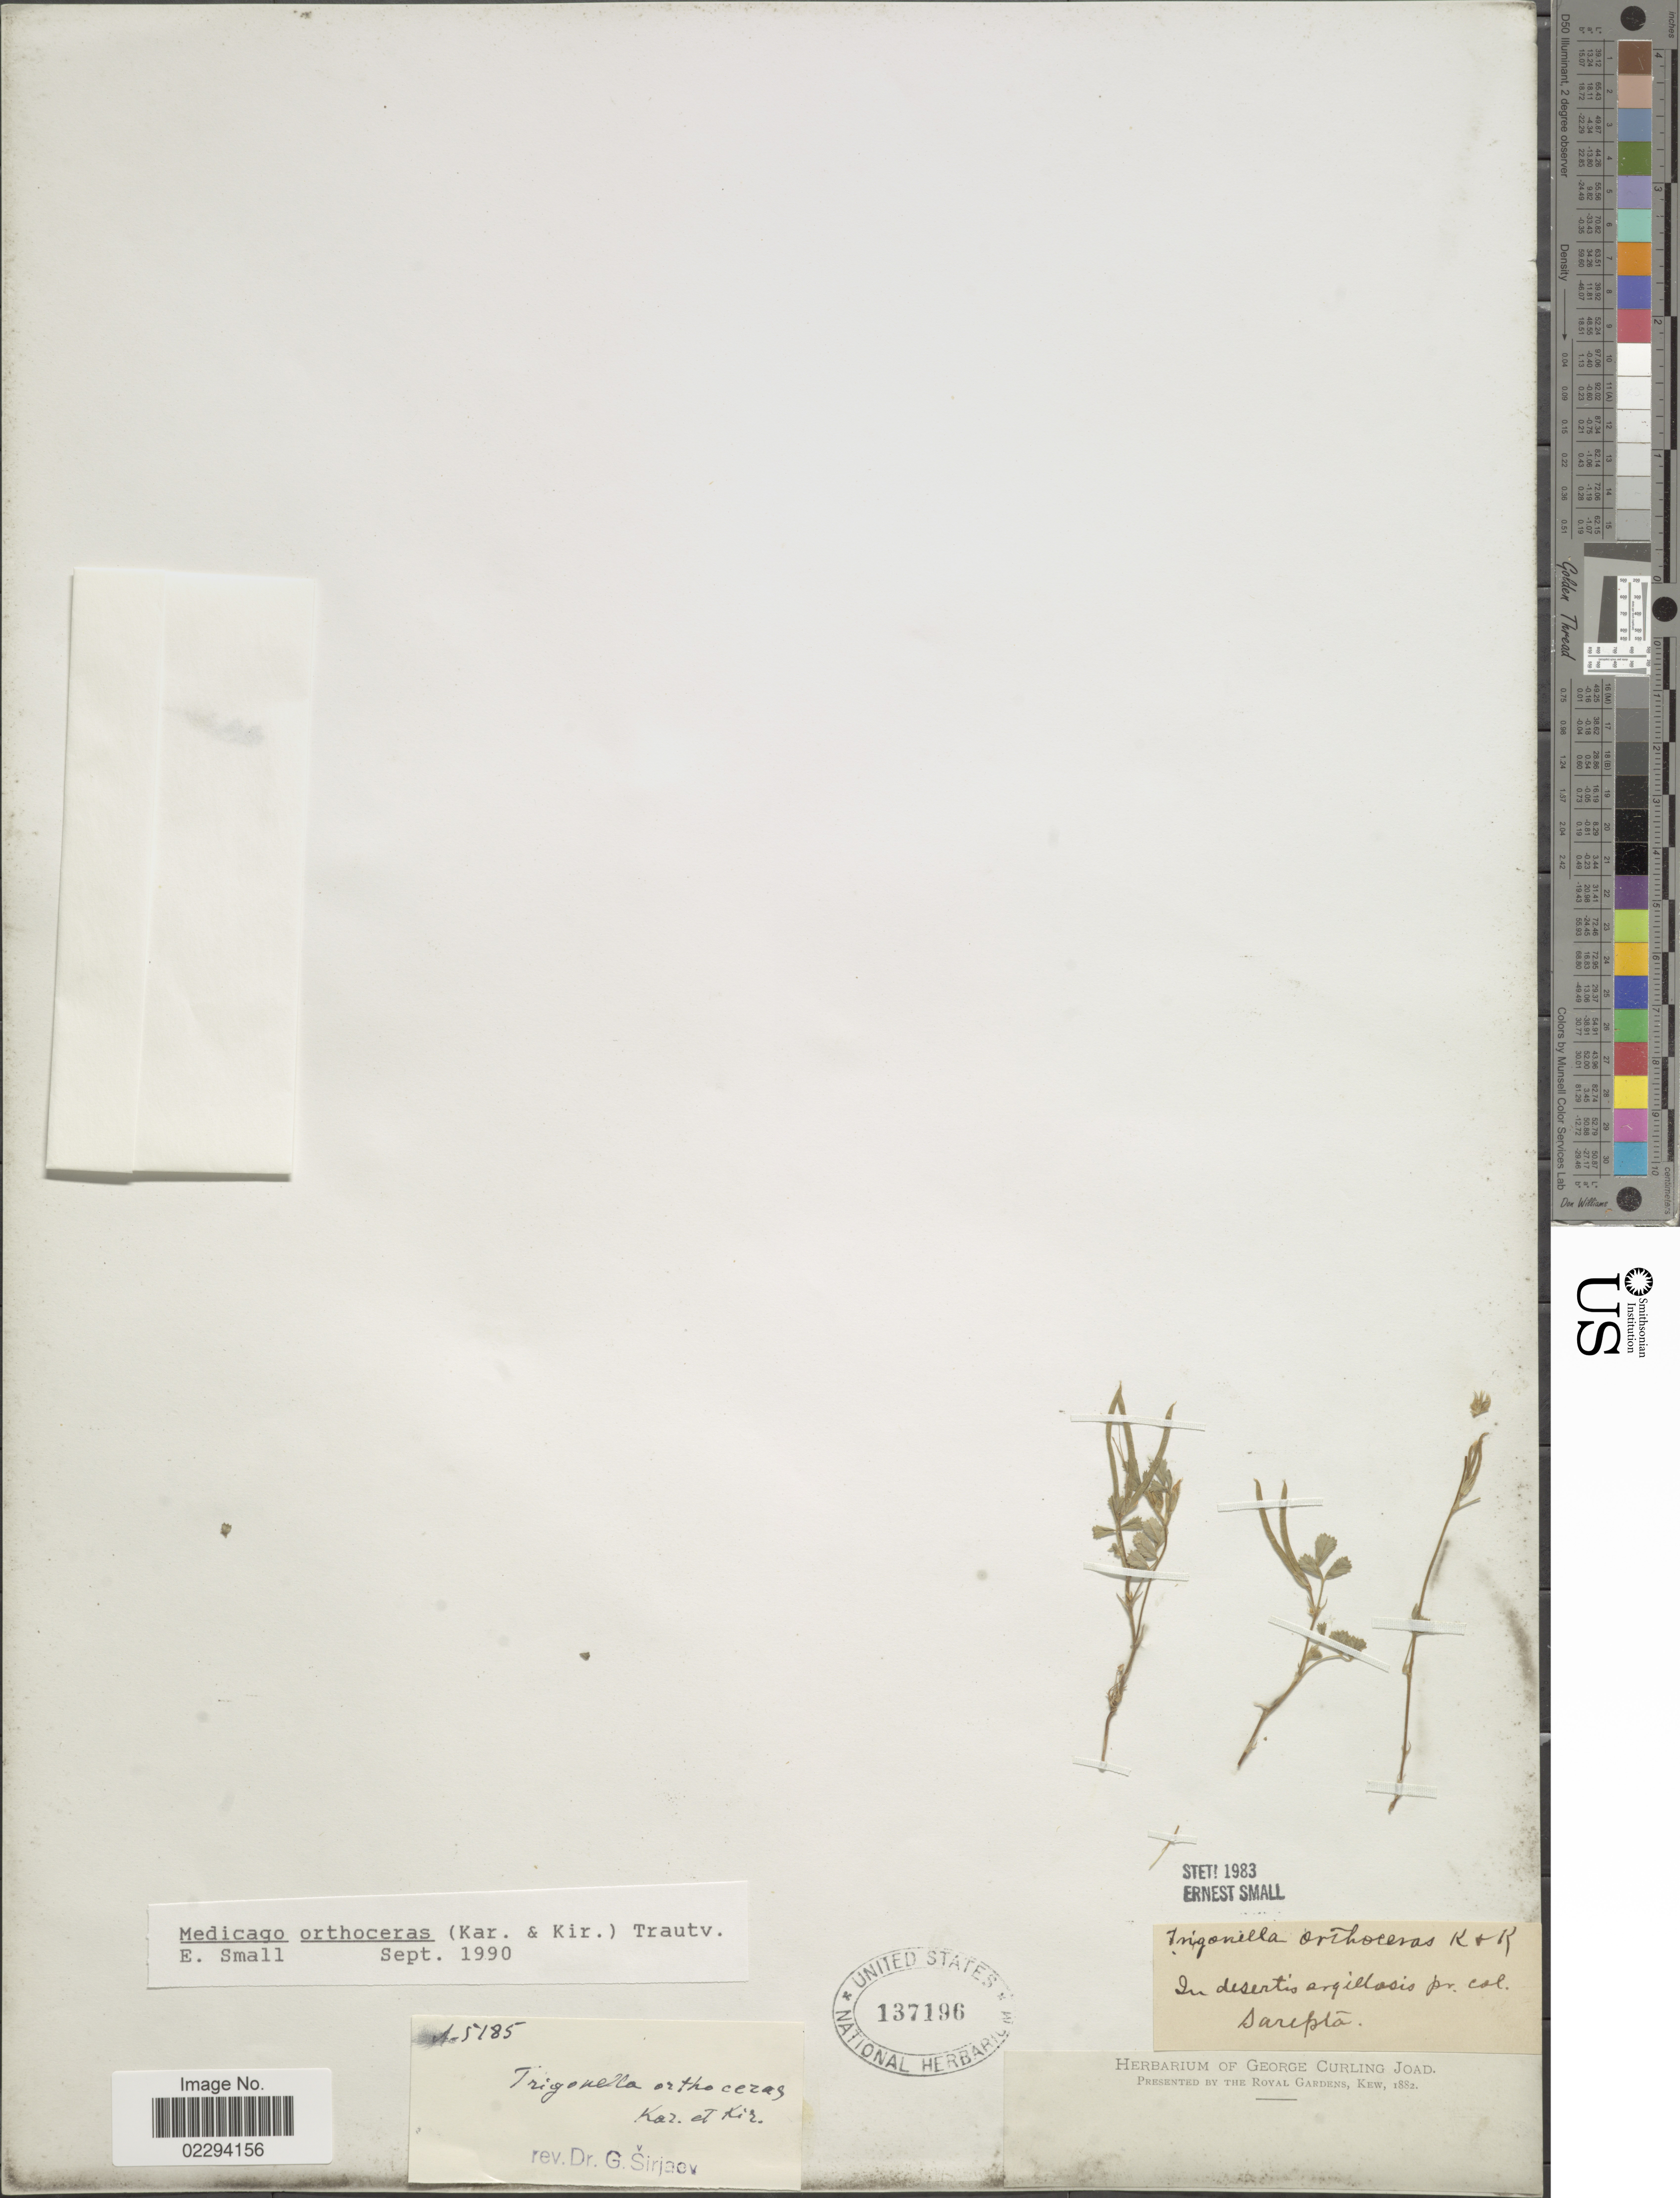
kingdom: Plantae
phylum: Tracheophyta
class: Magnoliopsida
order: Fabales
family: Fabaceae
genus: Medicago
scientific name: Medicago orthoceras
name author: (Kar. & Kir.) Trautv.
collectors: ex herb. George Curling Joad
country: Russian Federation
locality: In desertis argillosis pr. col. Sarepta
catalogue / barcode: US 137196